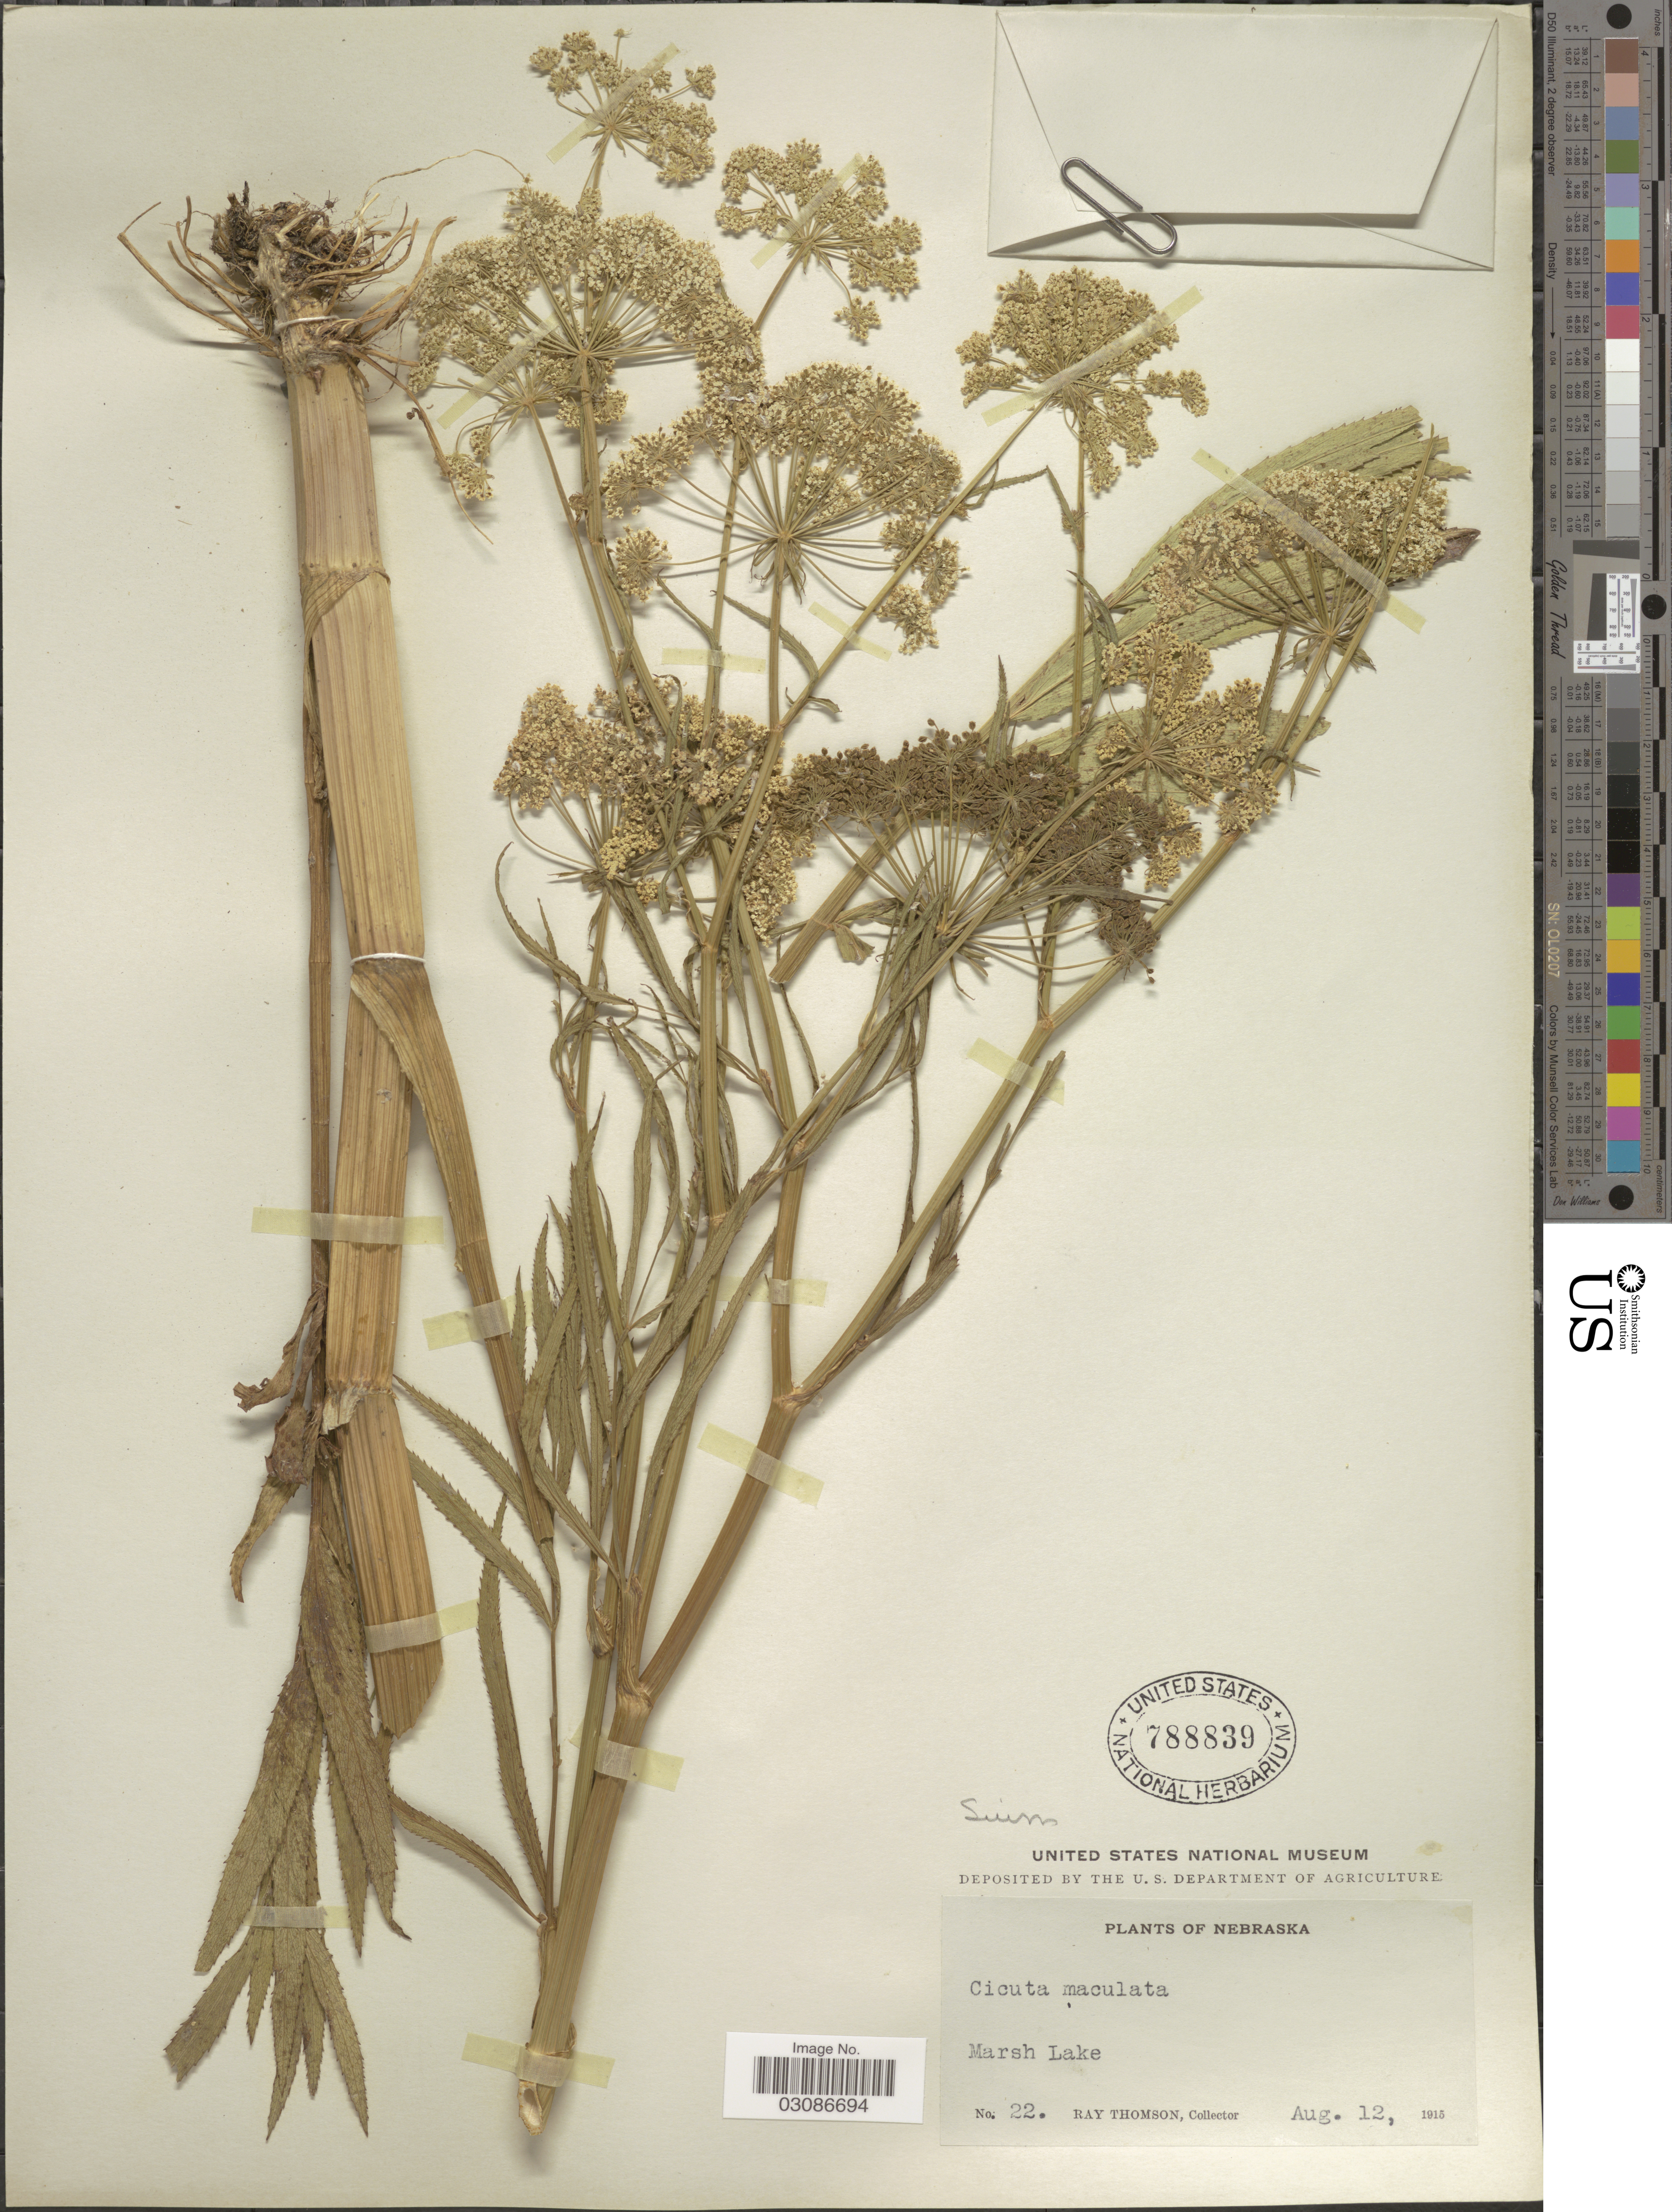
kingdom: Plantae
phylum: Tracheophyta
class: Magnoliopsida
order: Apiales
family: Apiaceae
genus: Sium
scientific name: Sium suave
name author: Walter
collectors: R. Thomson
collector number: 22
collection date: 1915-08-12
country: United States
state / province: Nebraska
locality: Marsh Lake.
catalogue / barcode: US 788839